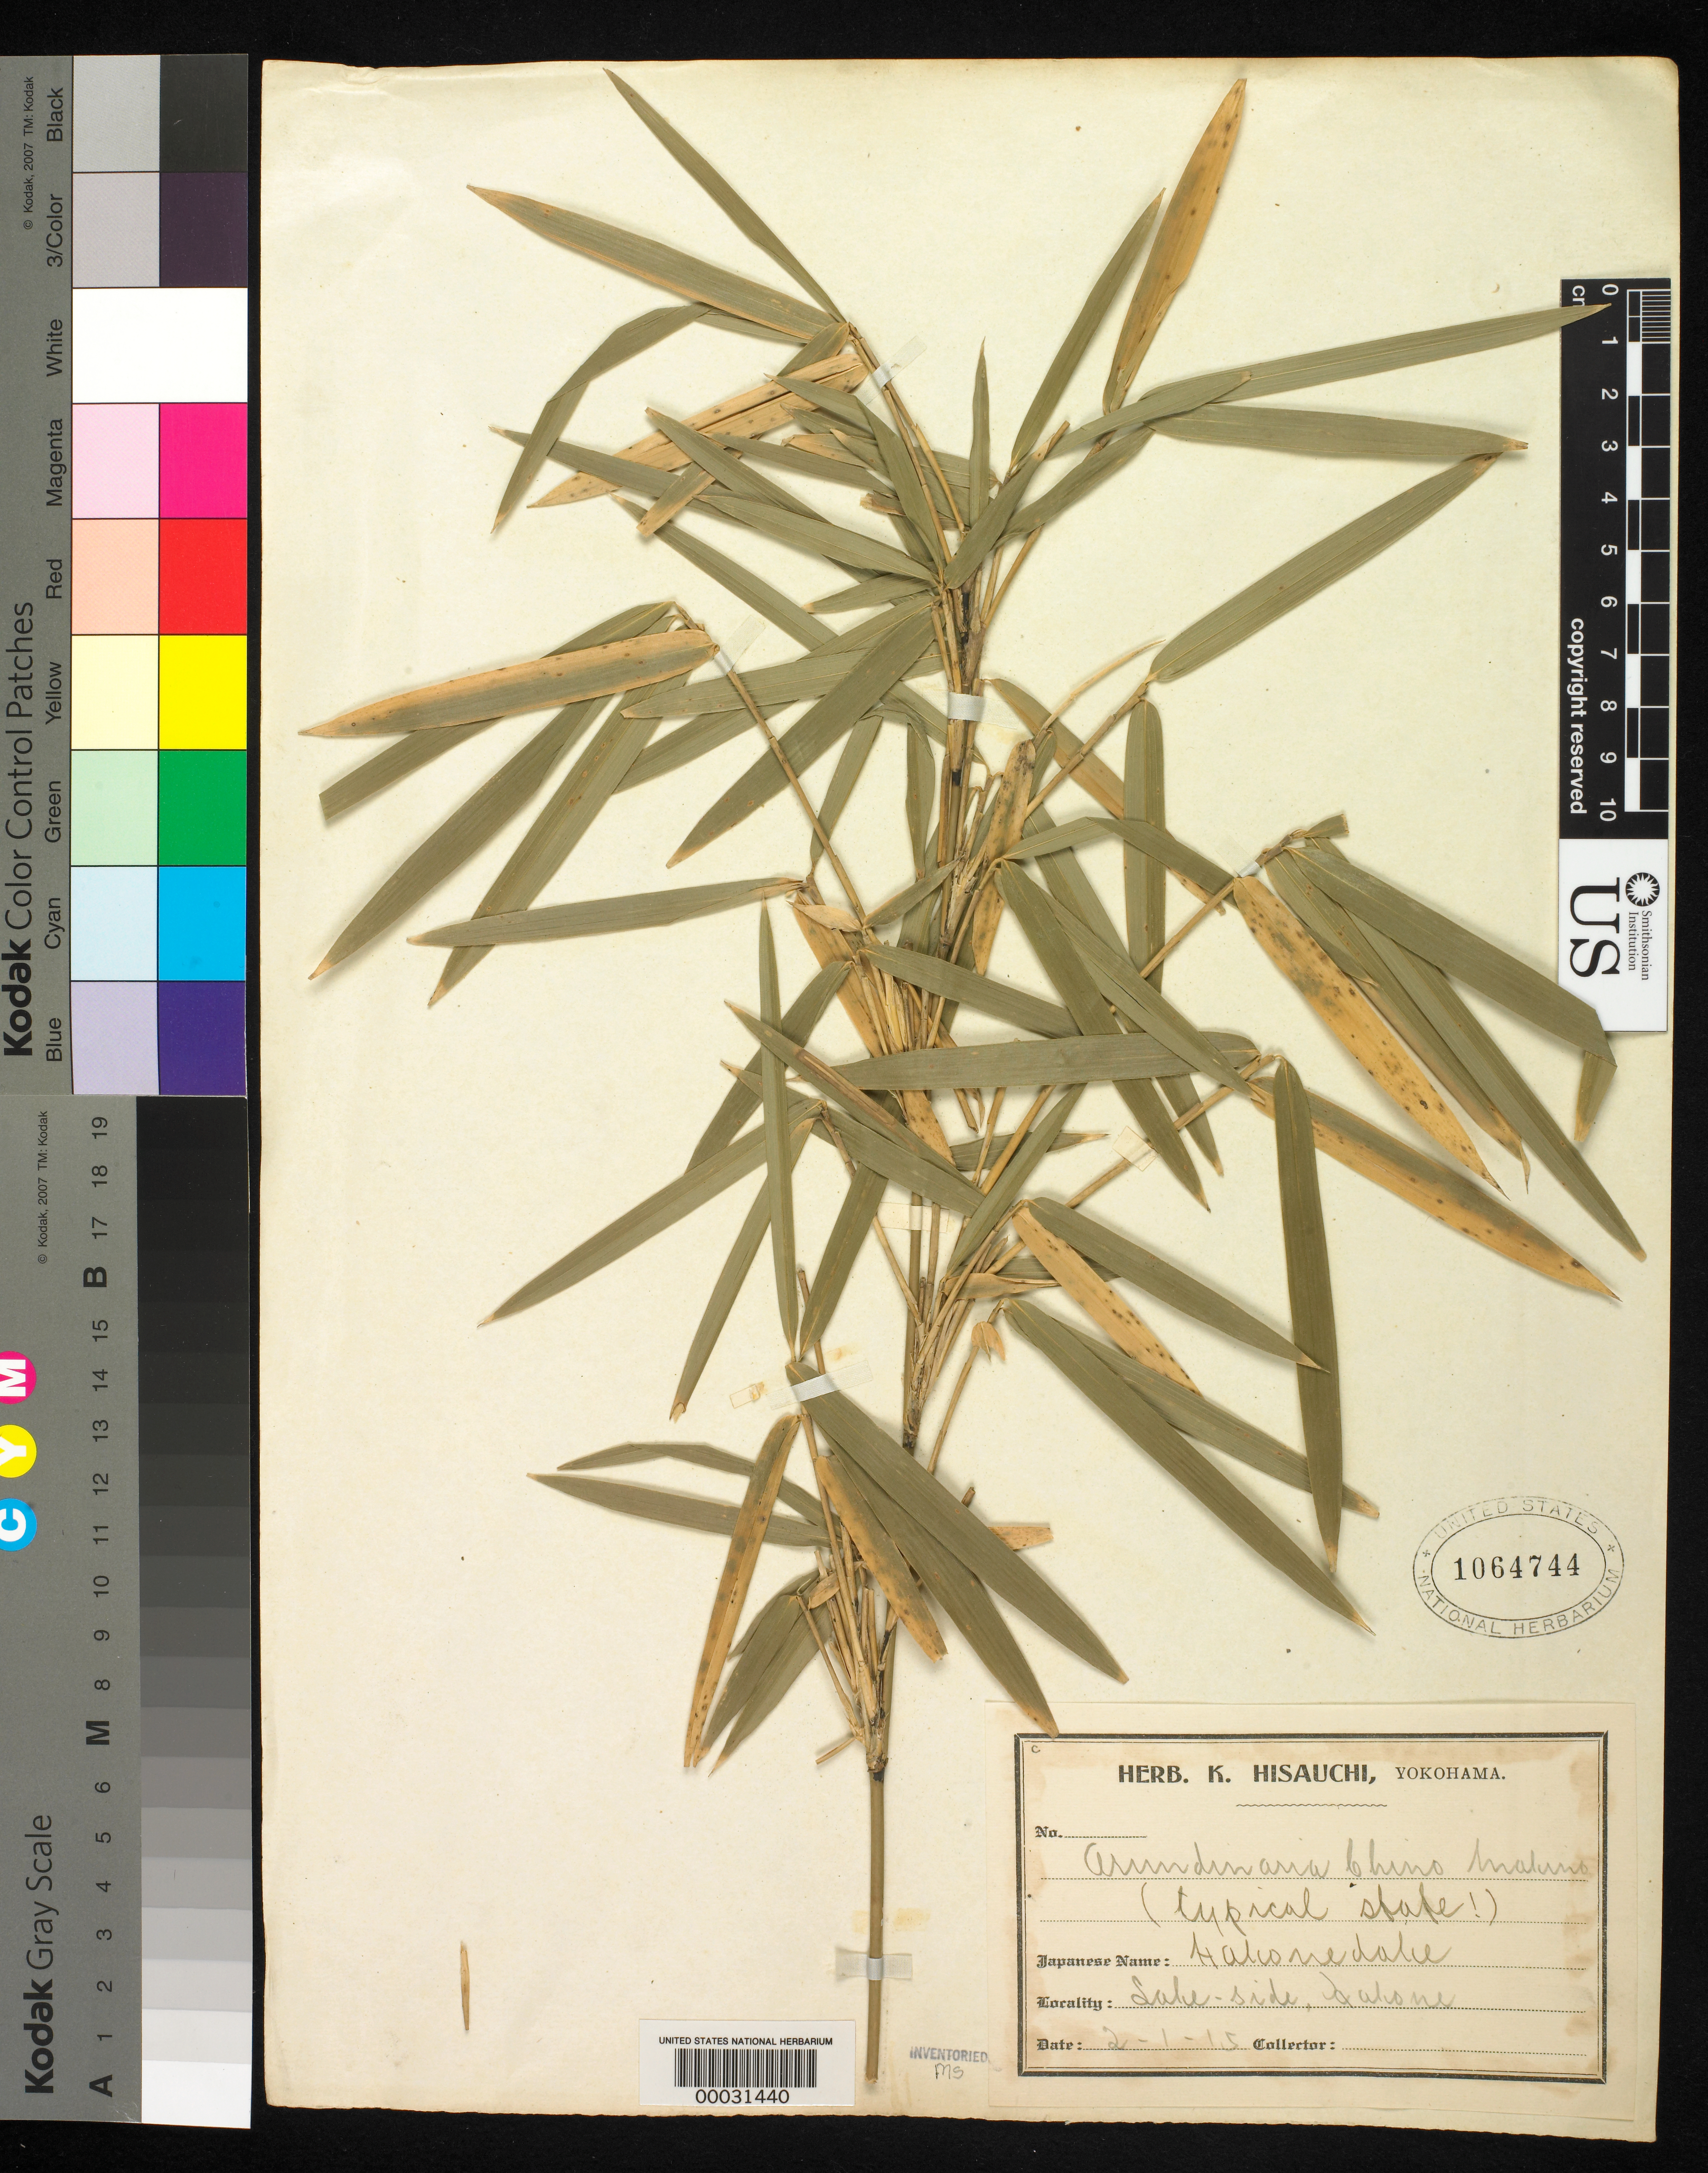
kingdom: Plantae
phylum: Tracheophyta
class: Liliopsida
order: Poales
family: Poaceae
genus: Pleioblastus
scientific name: Pleioblastus fortunei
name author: (Van Houtte) Nakai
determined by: Poaceae Reorganization Project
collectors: K. Hisauchi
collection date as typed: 02 Jan 1915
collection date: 1915-01-02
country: Japan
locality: Habone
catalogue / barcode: US 1064744